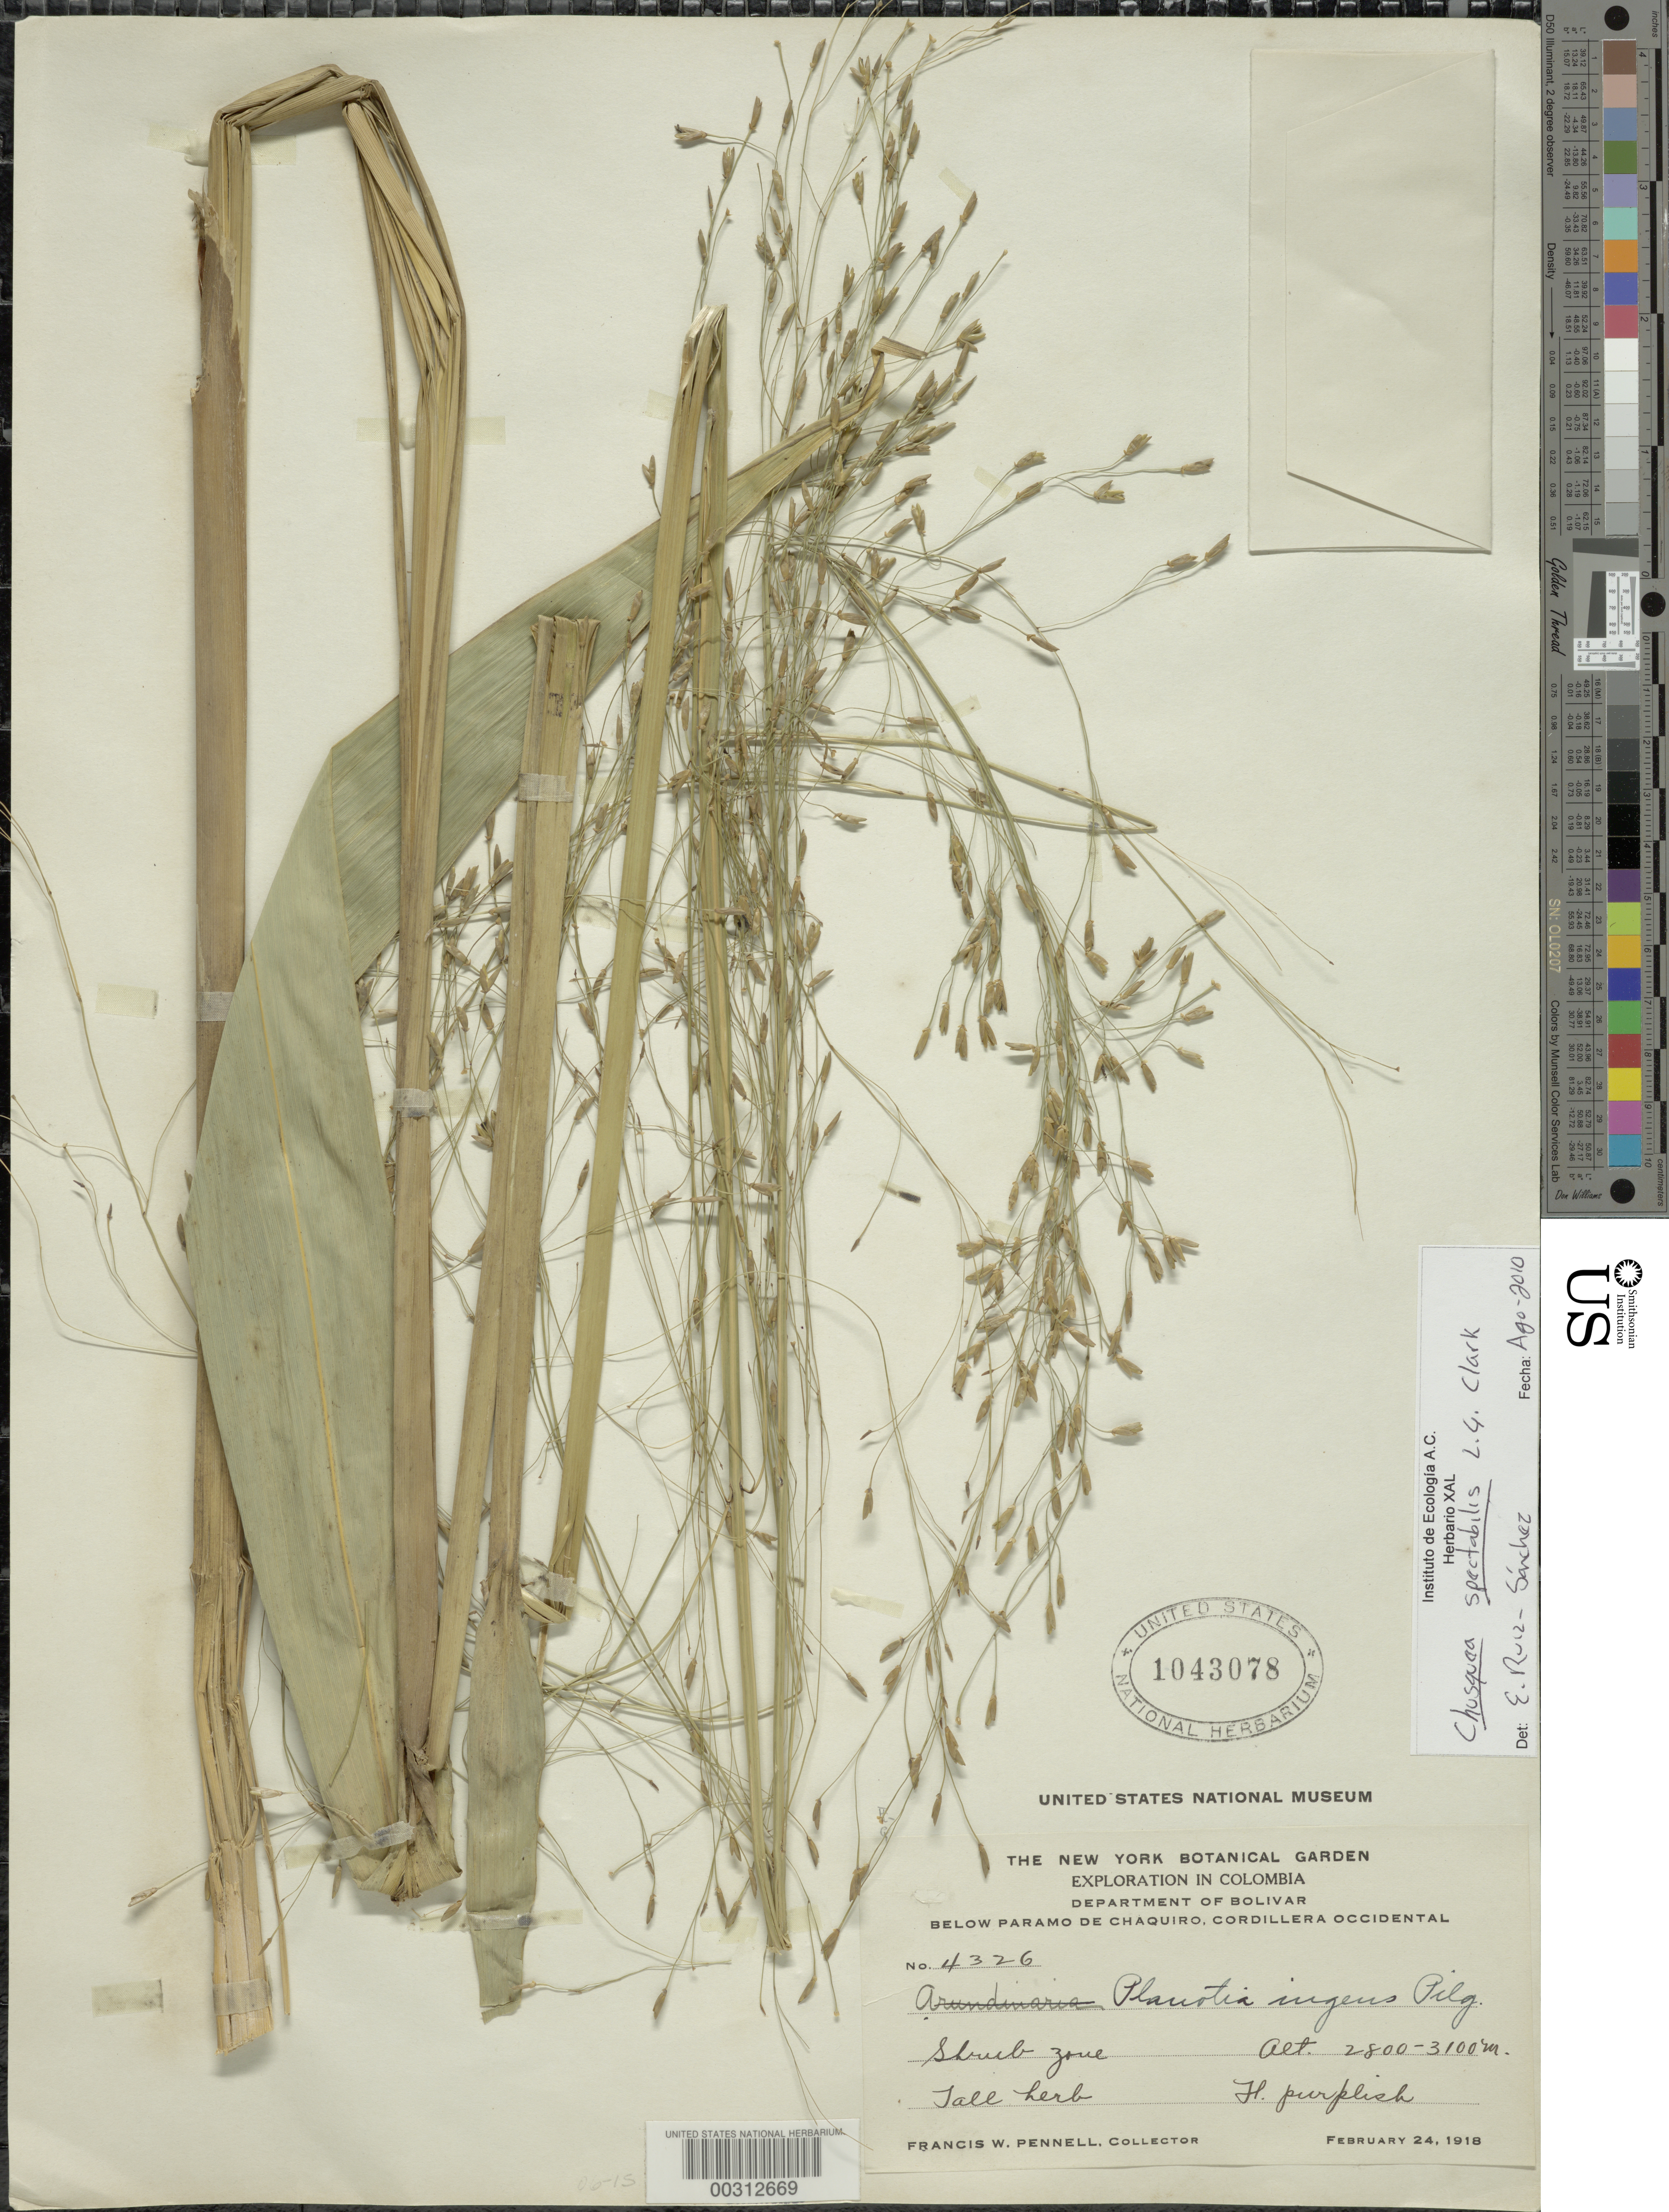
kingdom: Plantae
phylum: Tracheophyta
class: Liliopsida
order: Poales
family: Poaceae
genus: Chusquea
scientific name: Chusquea spectabilis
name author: L.G. Clark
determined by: Ruíz-Sanchez, E.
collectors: F. W. Pennell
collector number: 4326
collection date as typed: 24 Feb 1918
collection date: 1918-02-24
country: Colombia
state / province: Bolívar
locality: Below Paramo de Chaquiro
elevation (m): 2800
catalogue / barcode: US 1043078